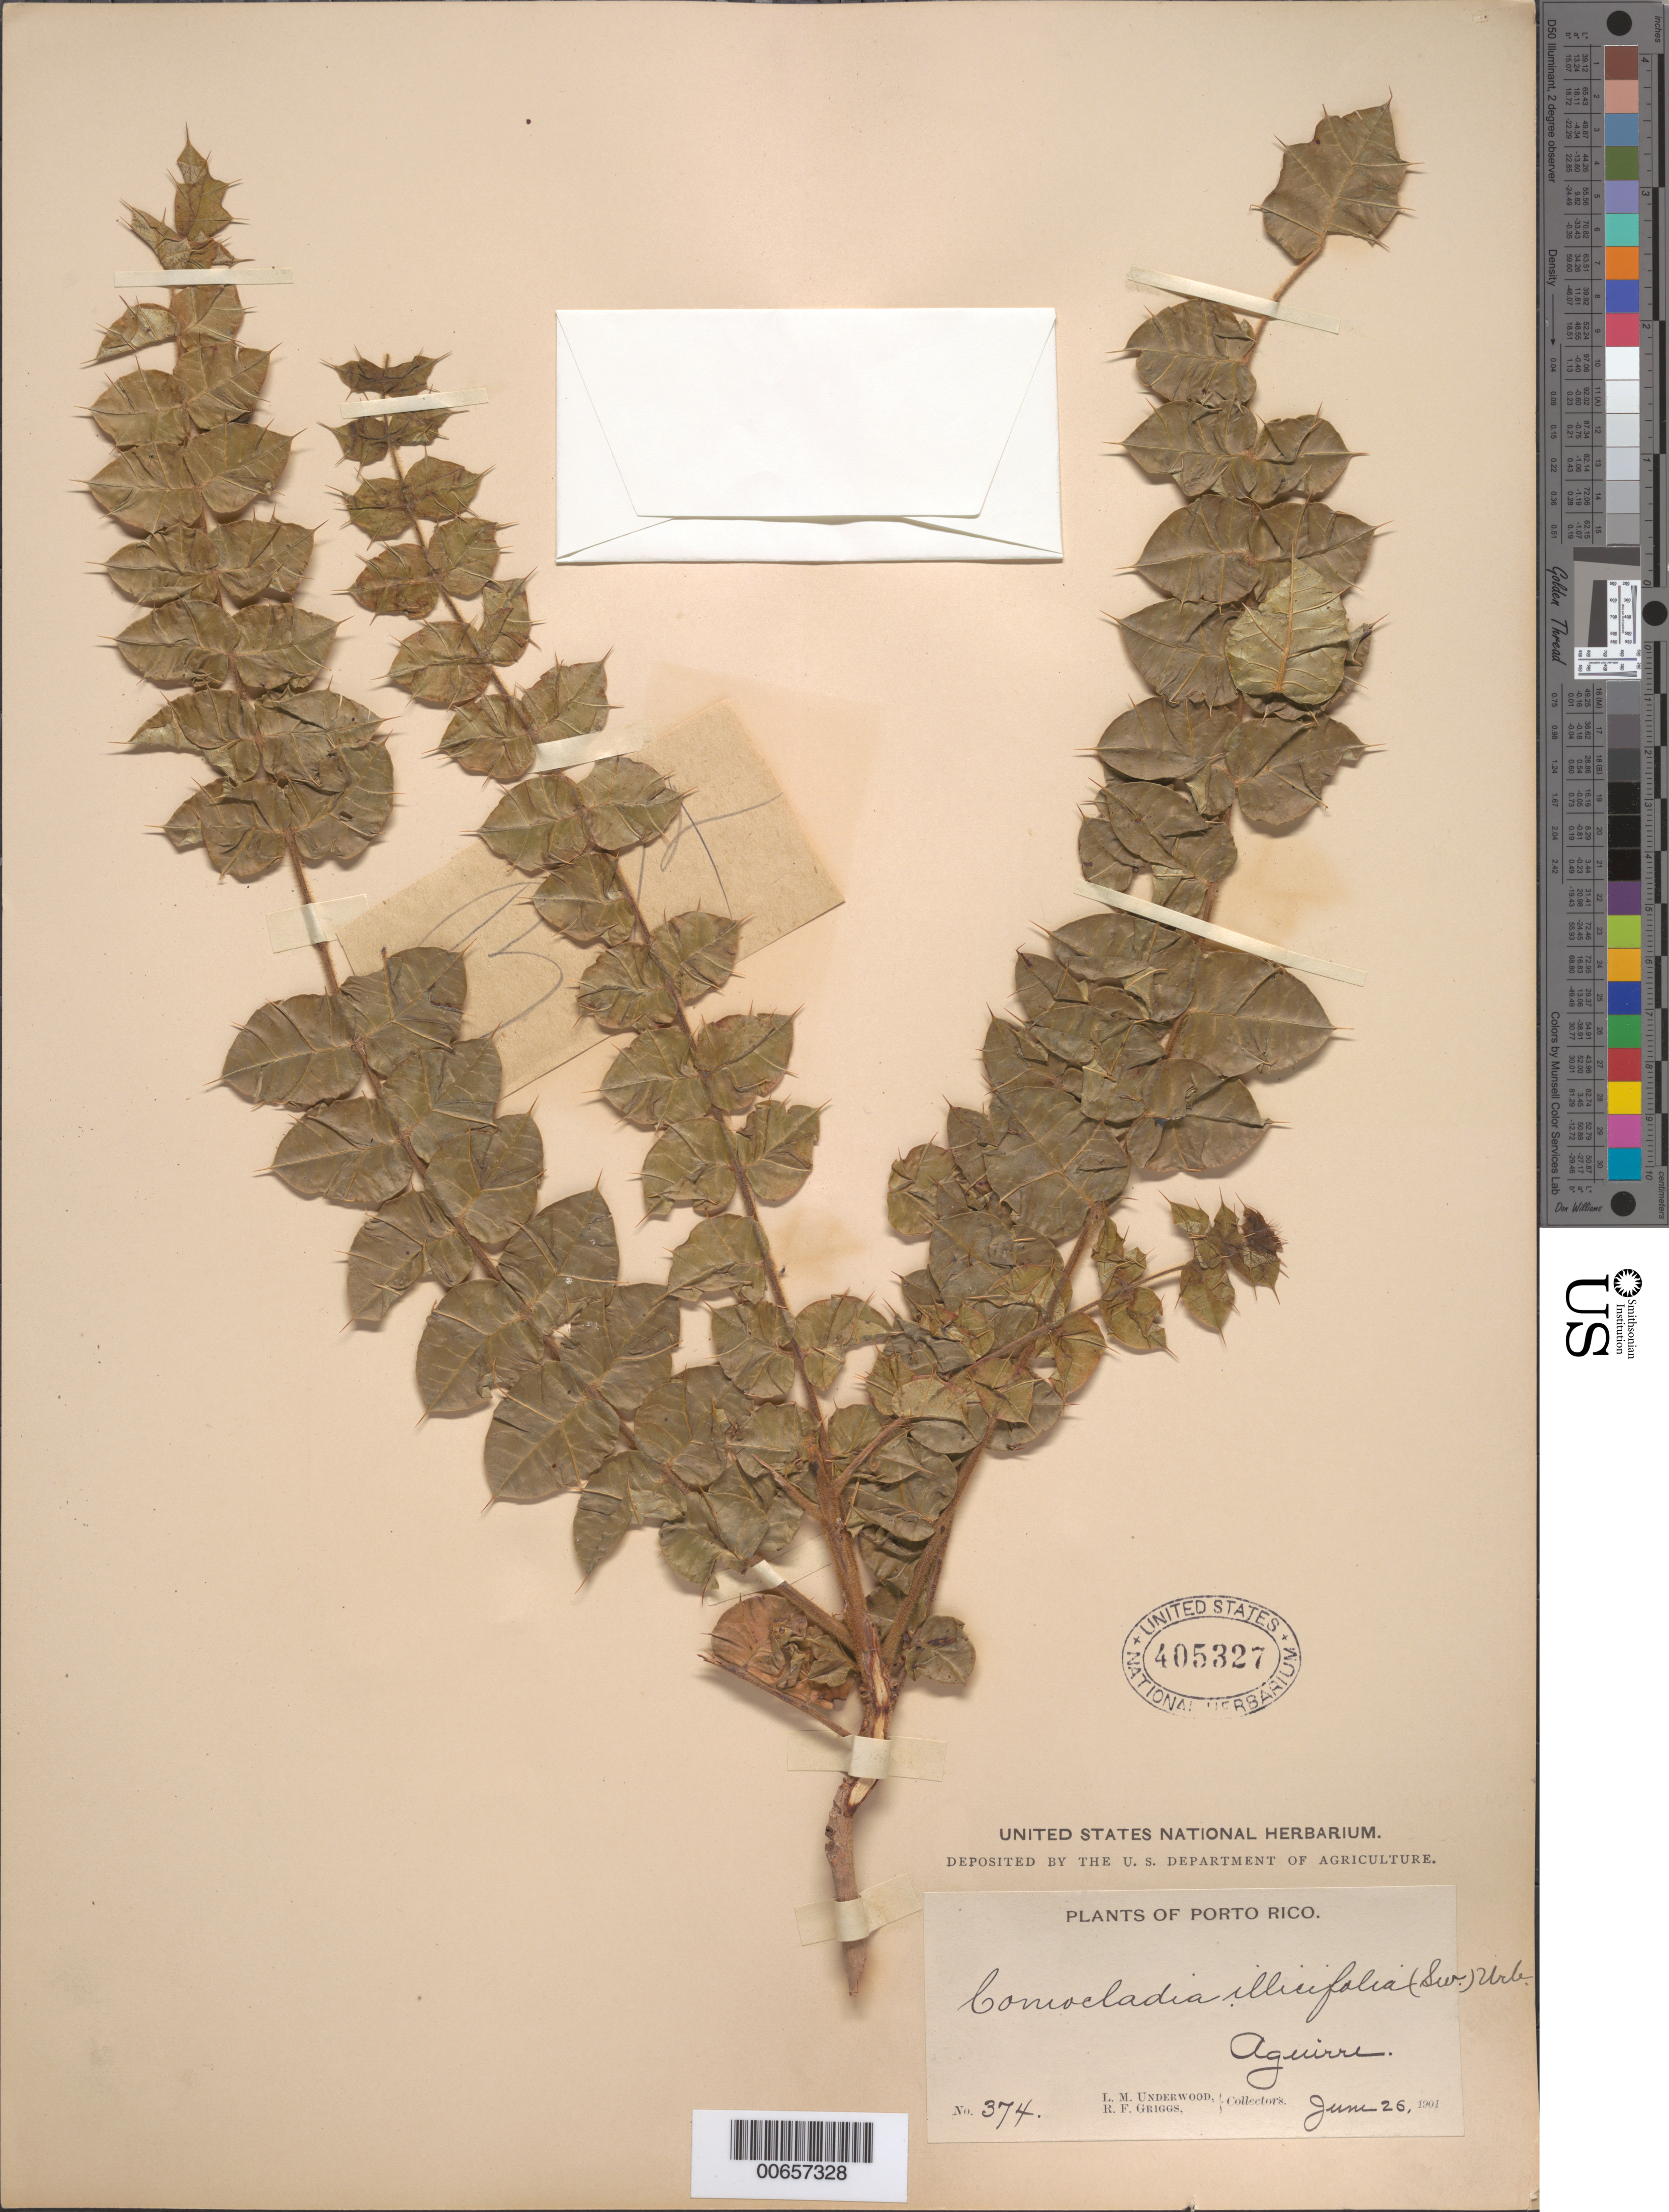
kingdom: Plantae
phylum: Tracheophyta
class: Magnoliopsida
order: Sapindales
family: Anacardiaceae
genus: Comocladia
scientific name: Comocladia dodonaea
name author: (L.) Urb.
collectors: L. M. Underwood & R. F. Griggs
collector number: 374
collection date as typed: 26 Jun 1901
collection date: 1901-06-26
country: Puerto Rico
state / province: Salinas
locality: Aguirre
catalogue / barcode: US 405327